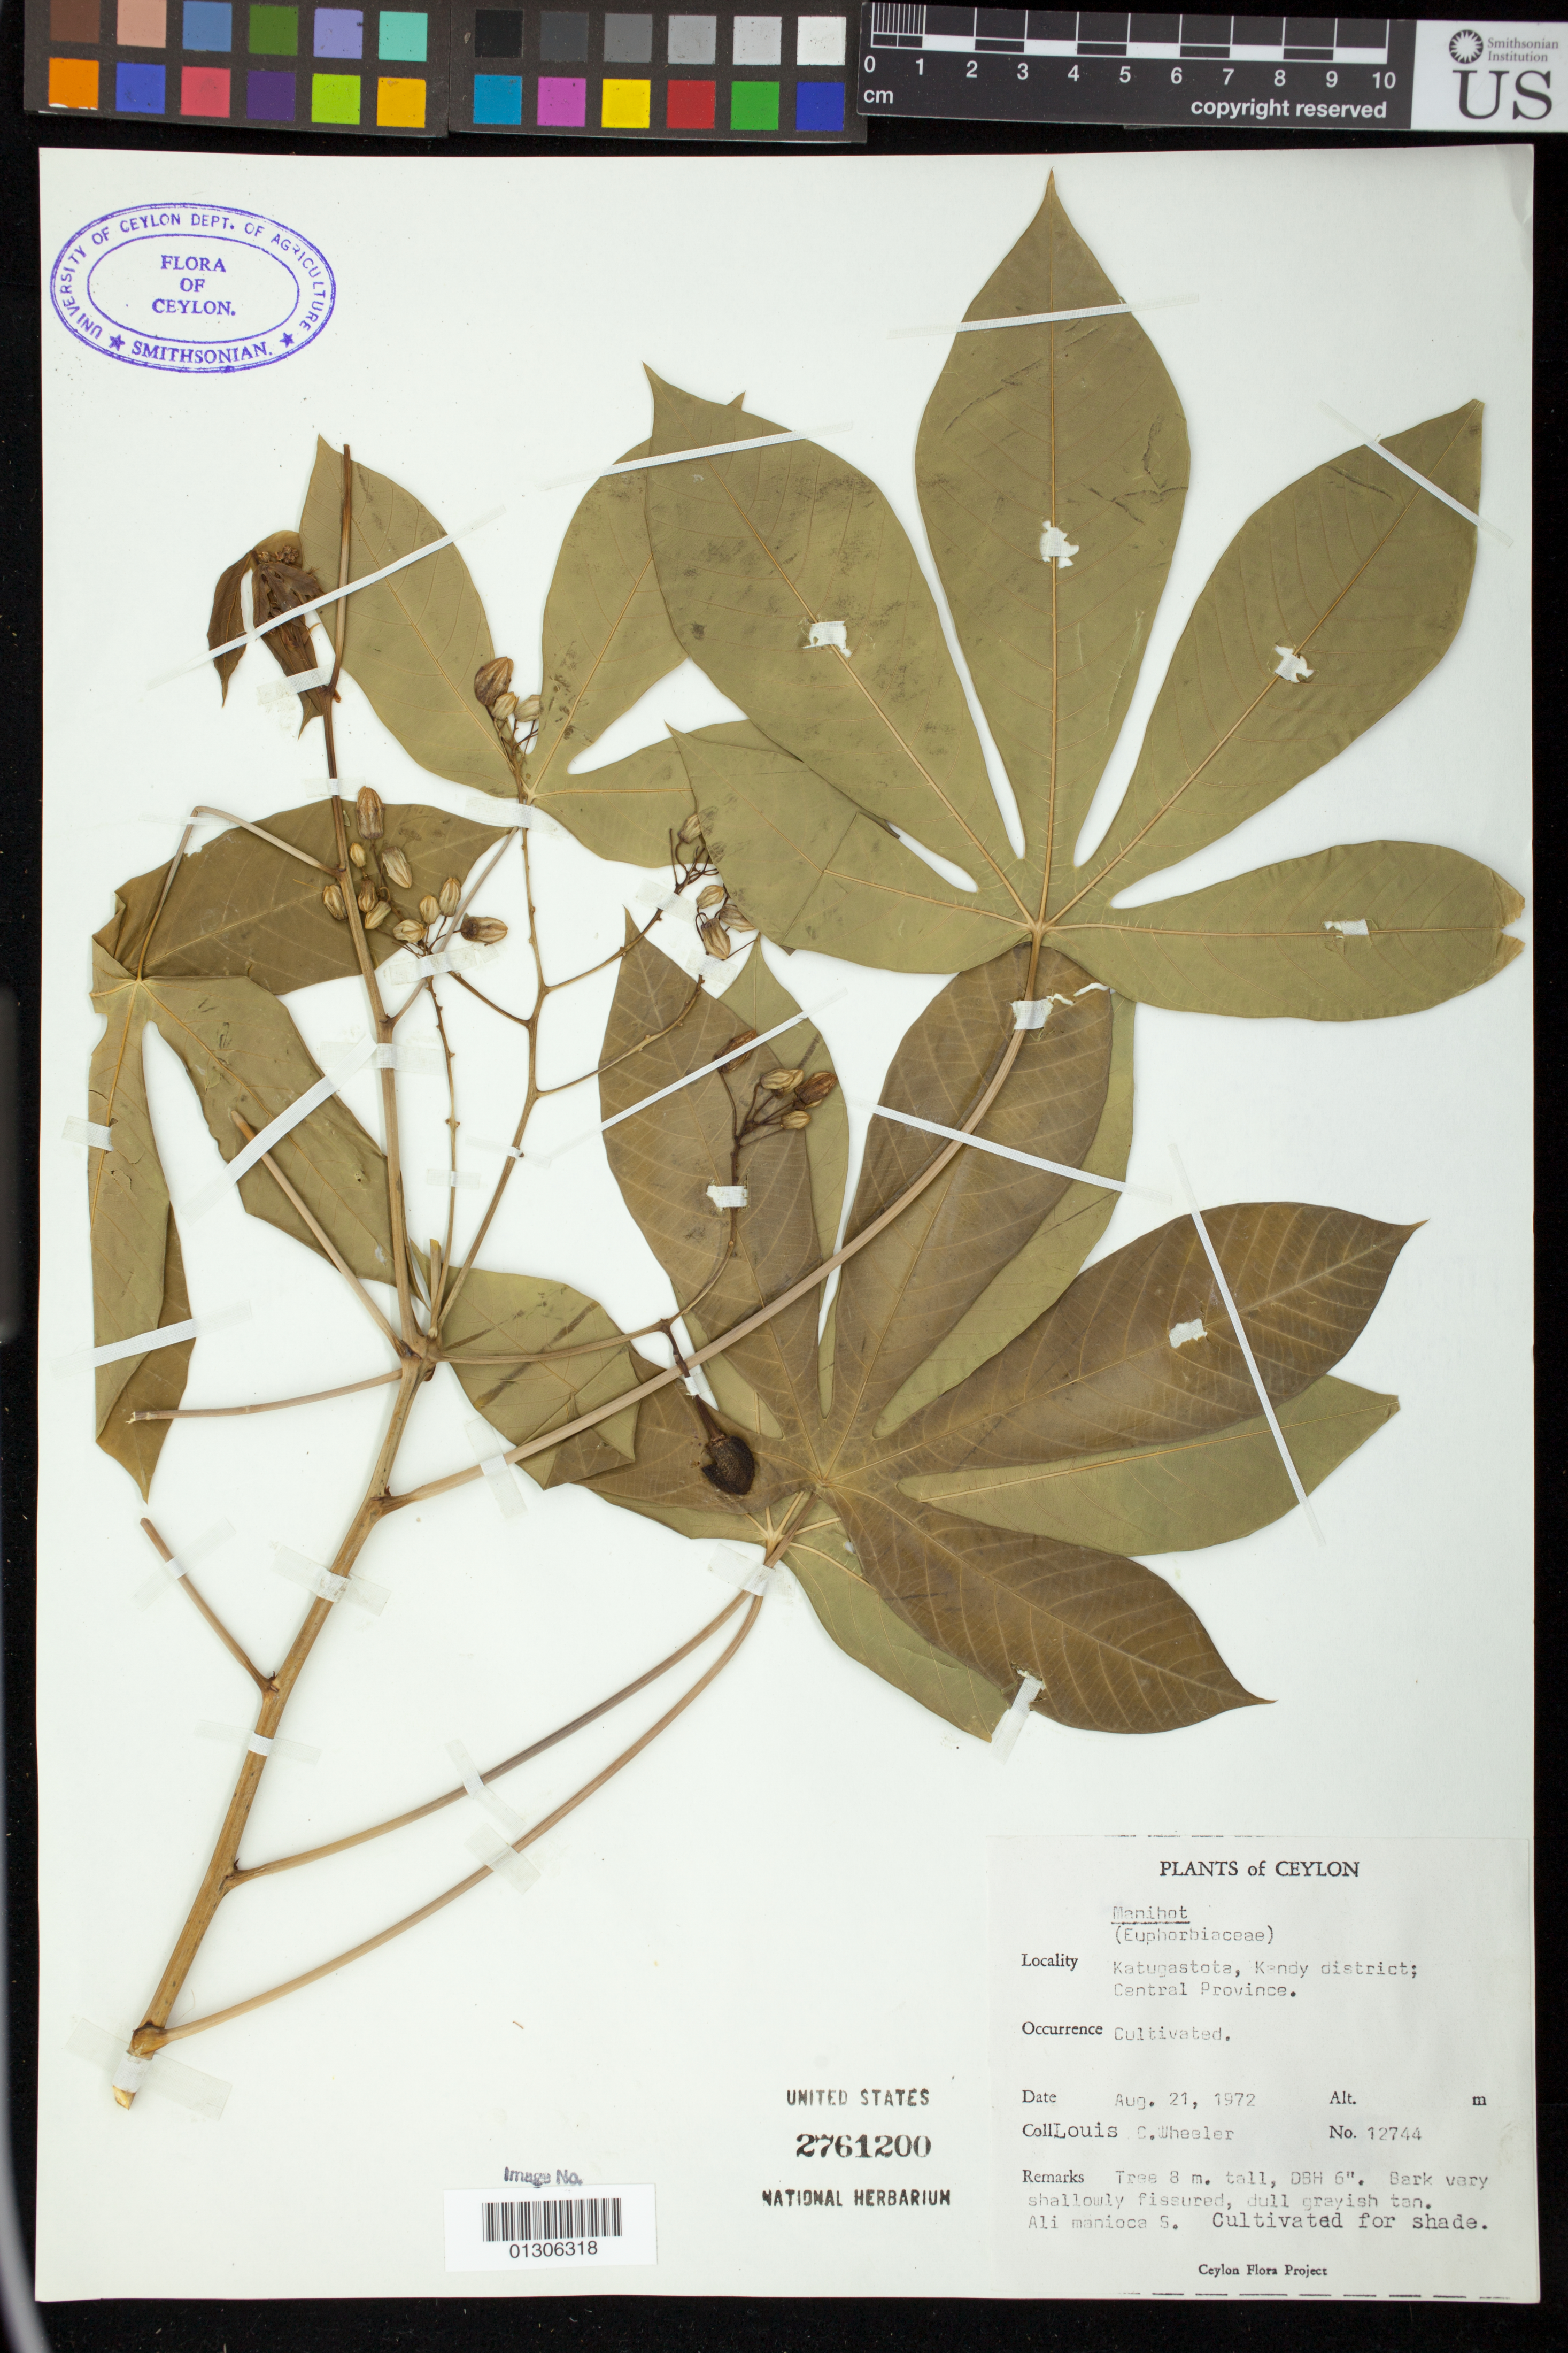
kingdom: Plantae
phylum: Tracheophyta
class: Magnoliopsida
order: Malpighiales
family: Euphorbiaceae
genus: Manihot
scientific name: Manihot glaziovii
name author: Müll. Arg.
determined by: Mendoza, M.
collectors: C. Wheeler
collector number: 12744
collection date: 1972-08-21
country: Sri Lanka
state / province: Central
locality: Katugastota, Kandy district;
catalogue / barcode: US 2761200